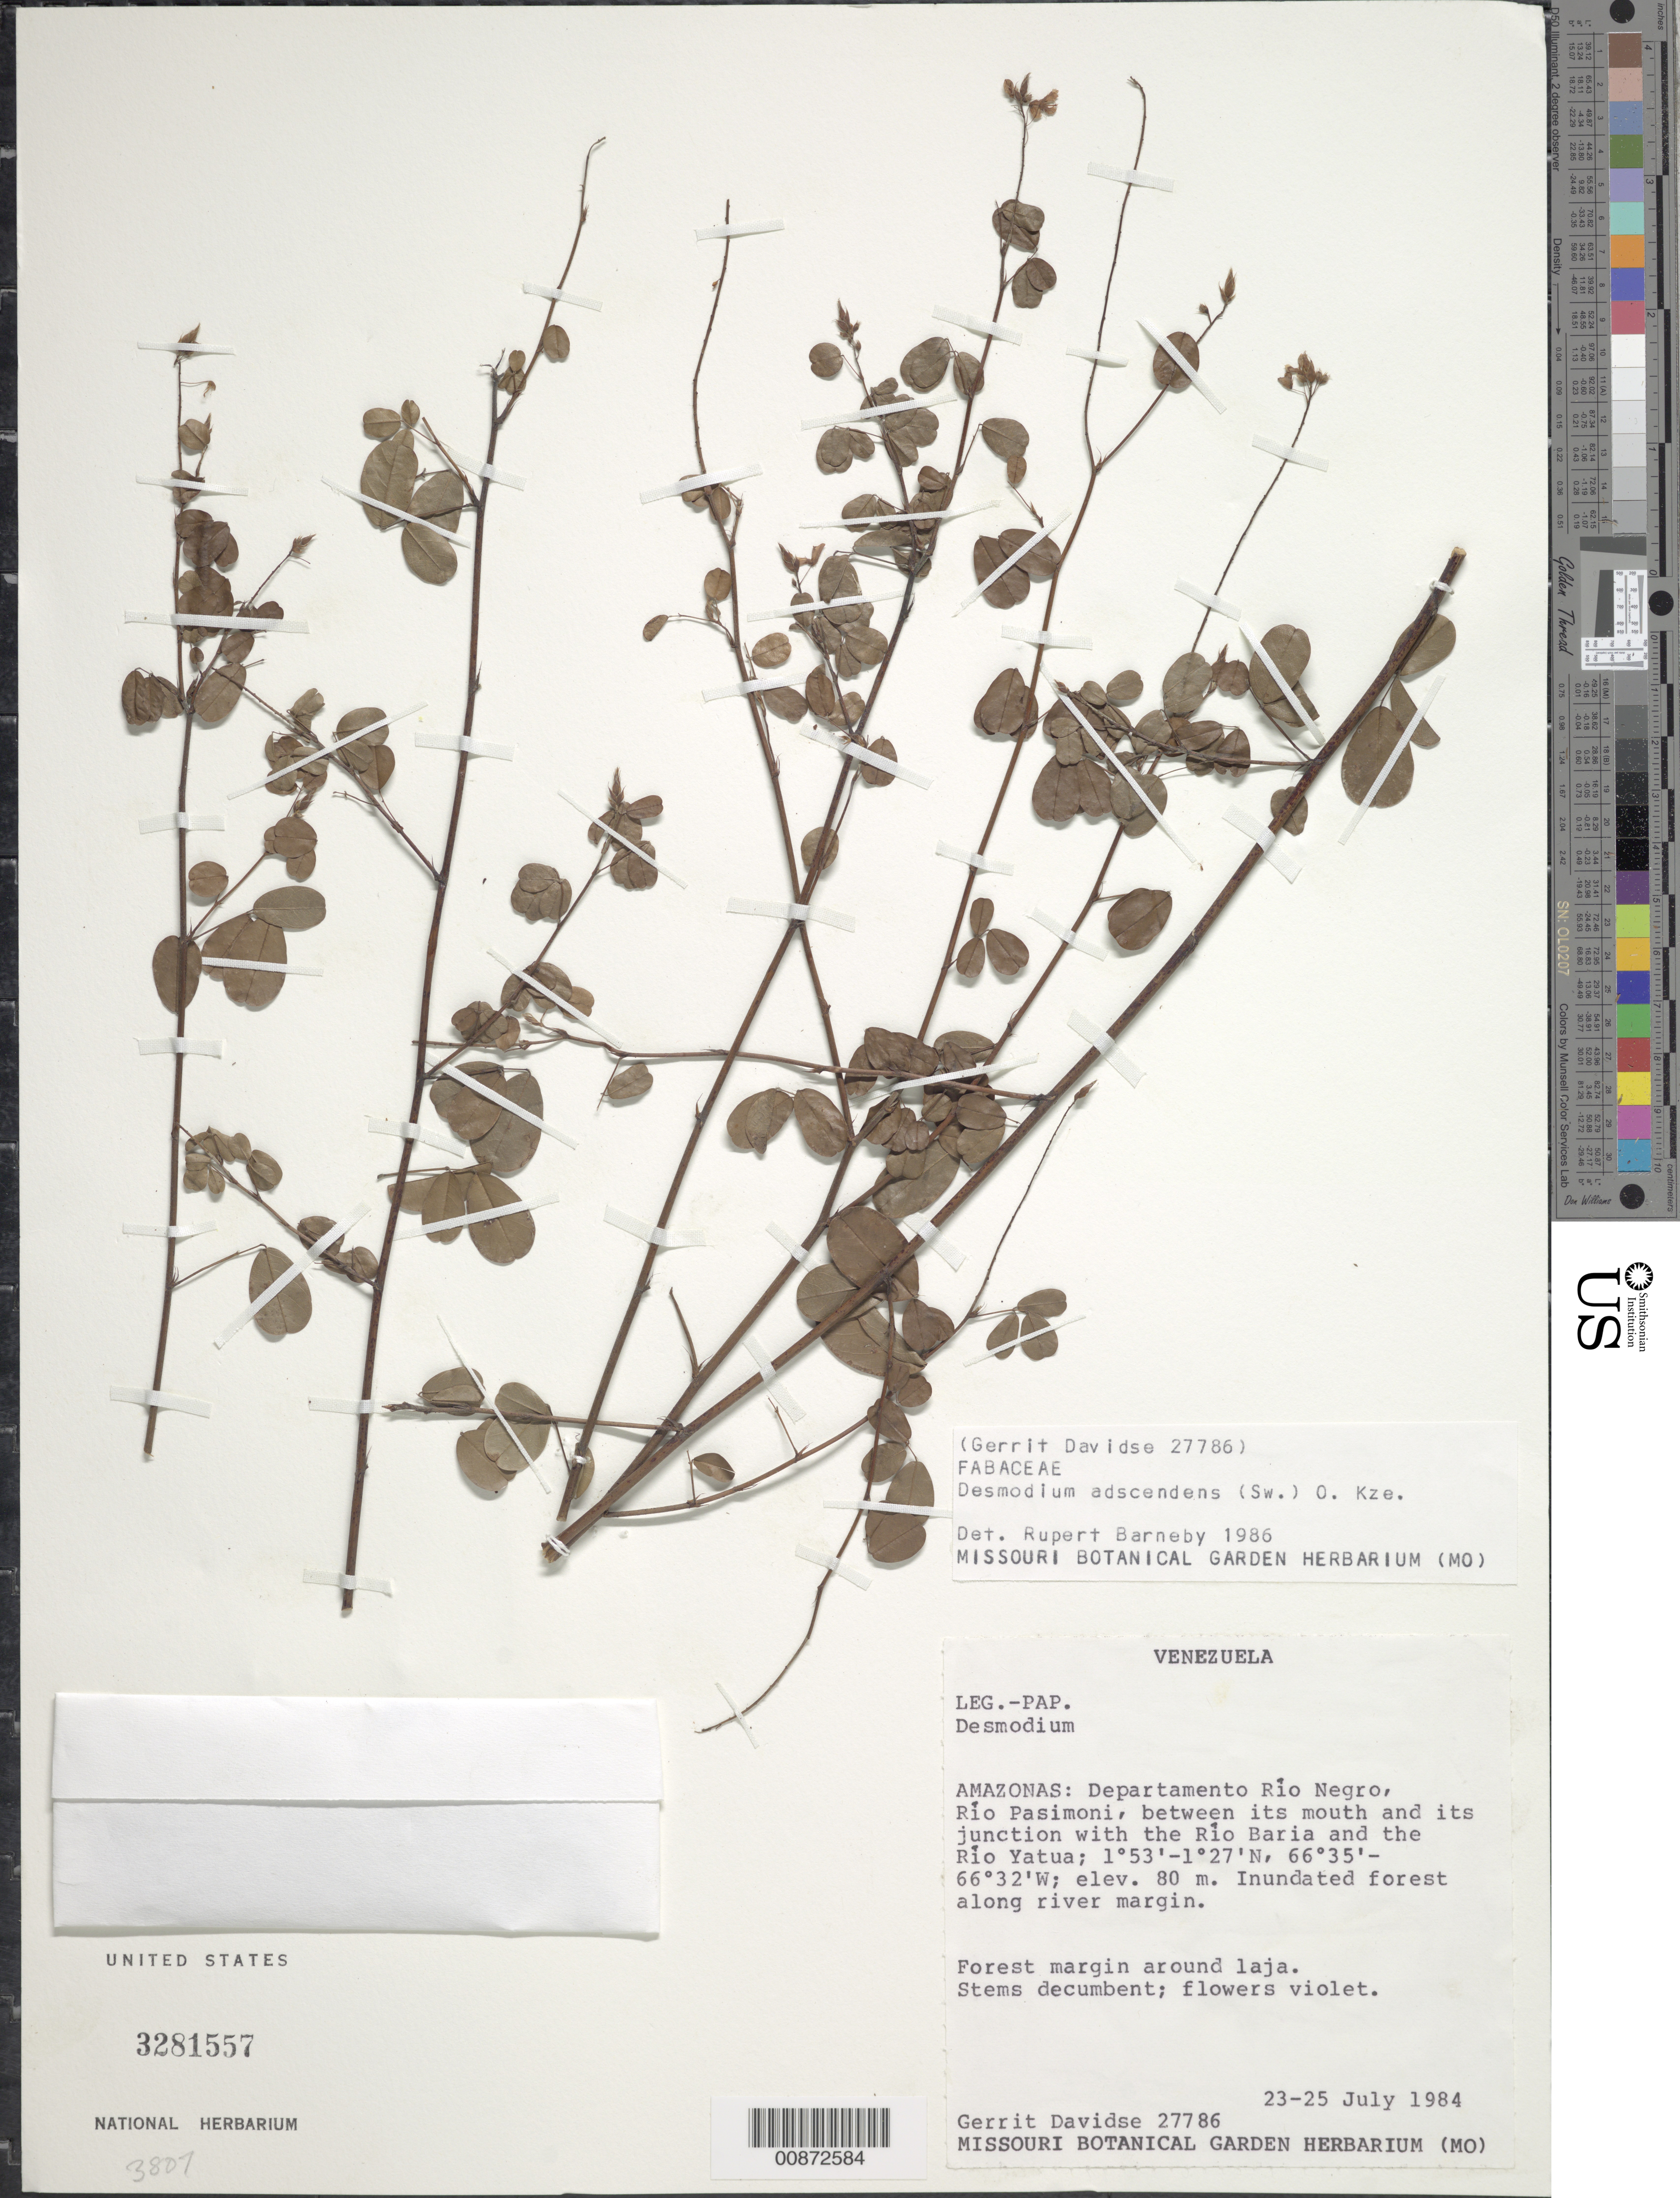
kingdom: Plantae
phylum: Tracheophyta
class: Magnoliopsida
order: Fabales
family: Fabaceae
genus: Grona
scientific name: Grona adscendens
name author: (Sw.) H. Ohashi & K. Ohashi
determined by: Strong, Mark T., (BOT), Smithsonian Institution - National Museum of Natural History (UNITED STATES)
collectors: G. Davidse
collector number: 27786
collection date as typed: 23-Jul-84 to 25-Jul-84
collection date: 1984-07-23/1984-07-25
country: Venezuela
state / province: Amazonas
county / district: Río Negro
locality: Río Pasimoni, between mouth and junction with Río Baria and Río Yatua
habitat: Inundated forest along river margin. Forested margin around laja.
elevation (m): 80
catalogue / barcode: US 3281557